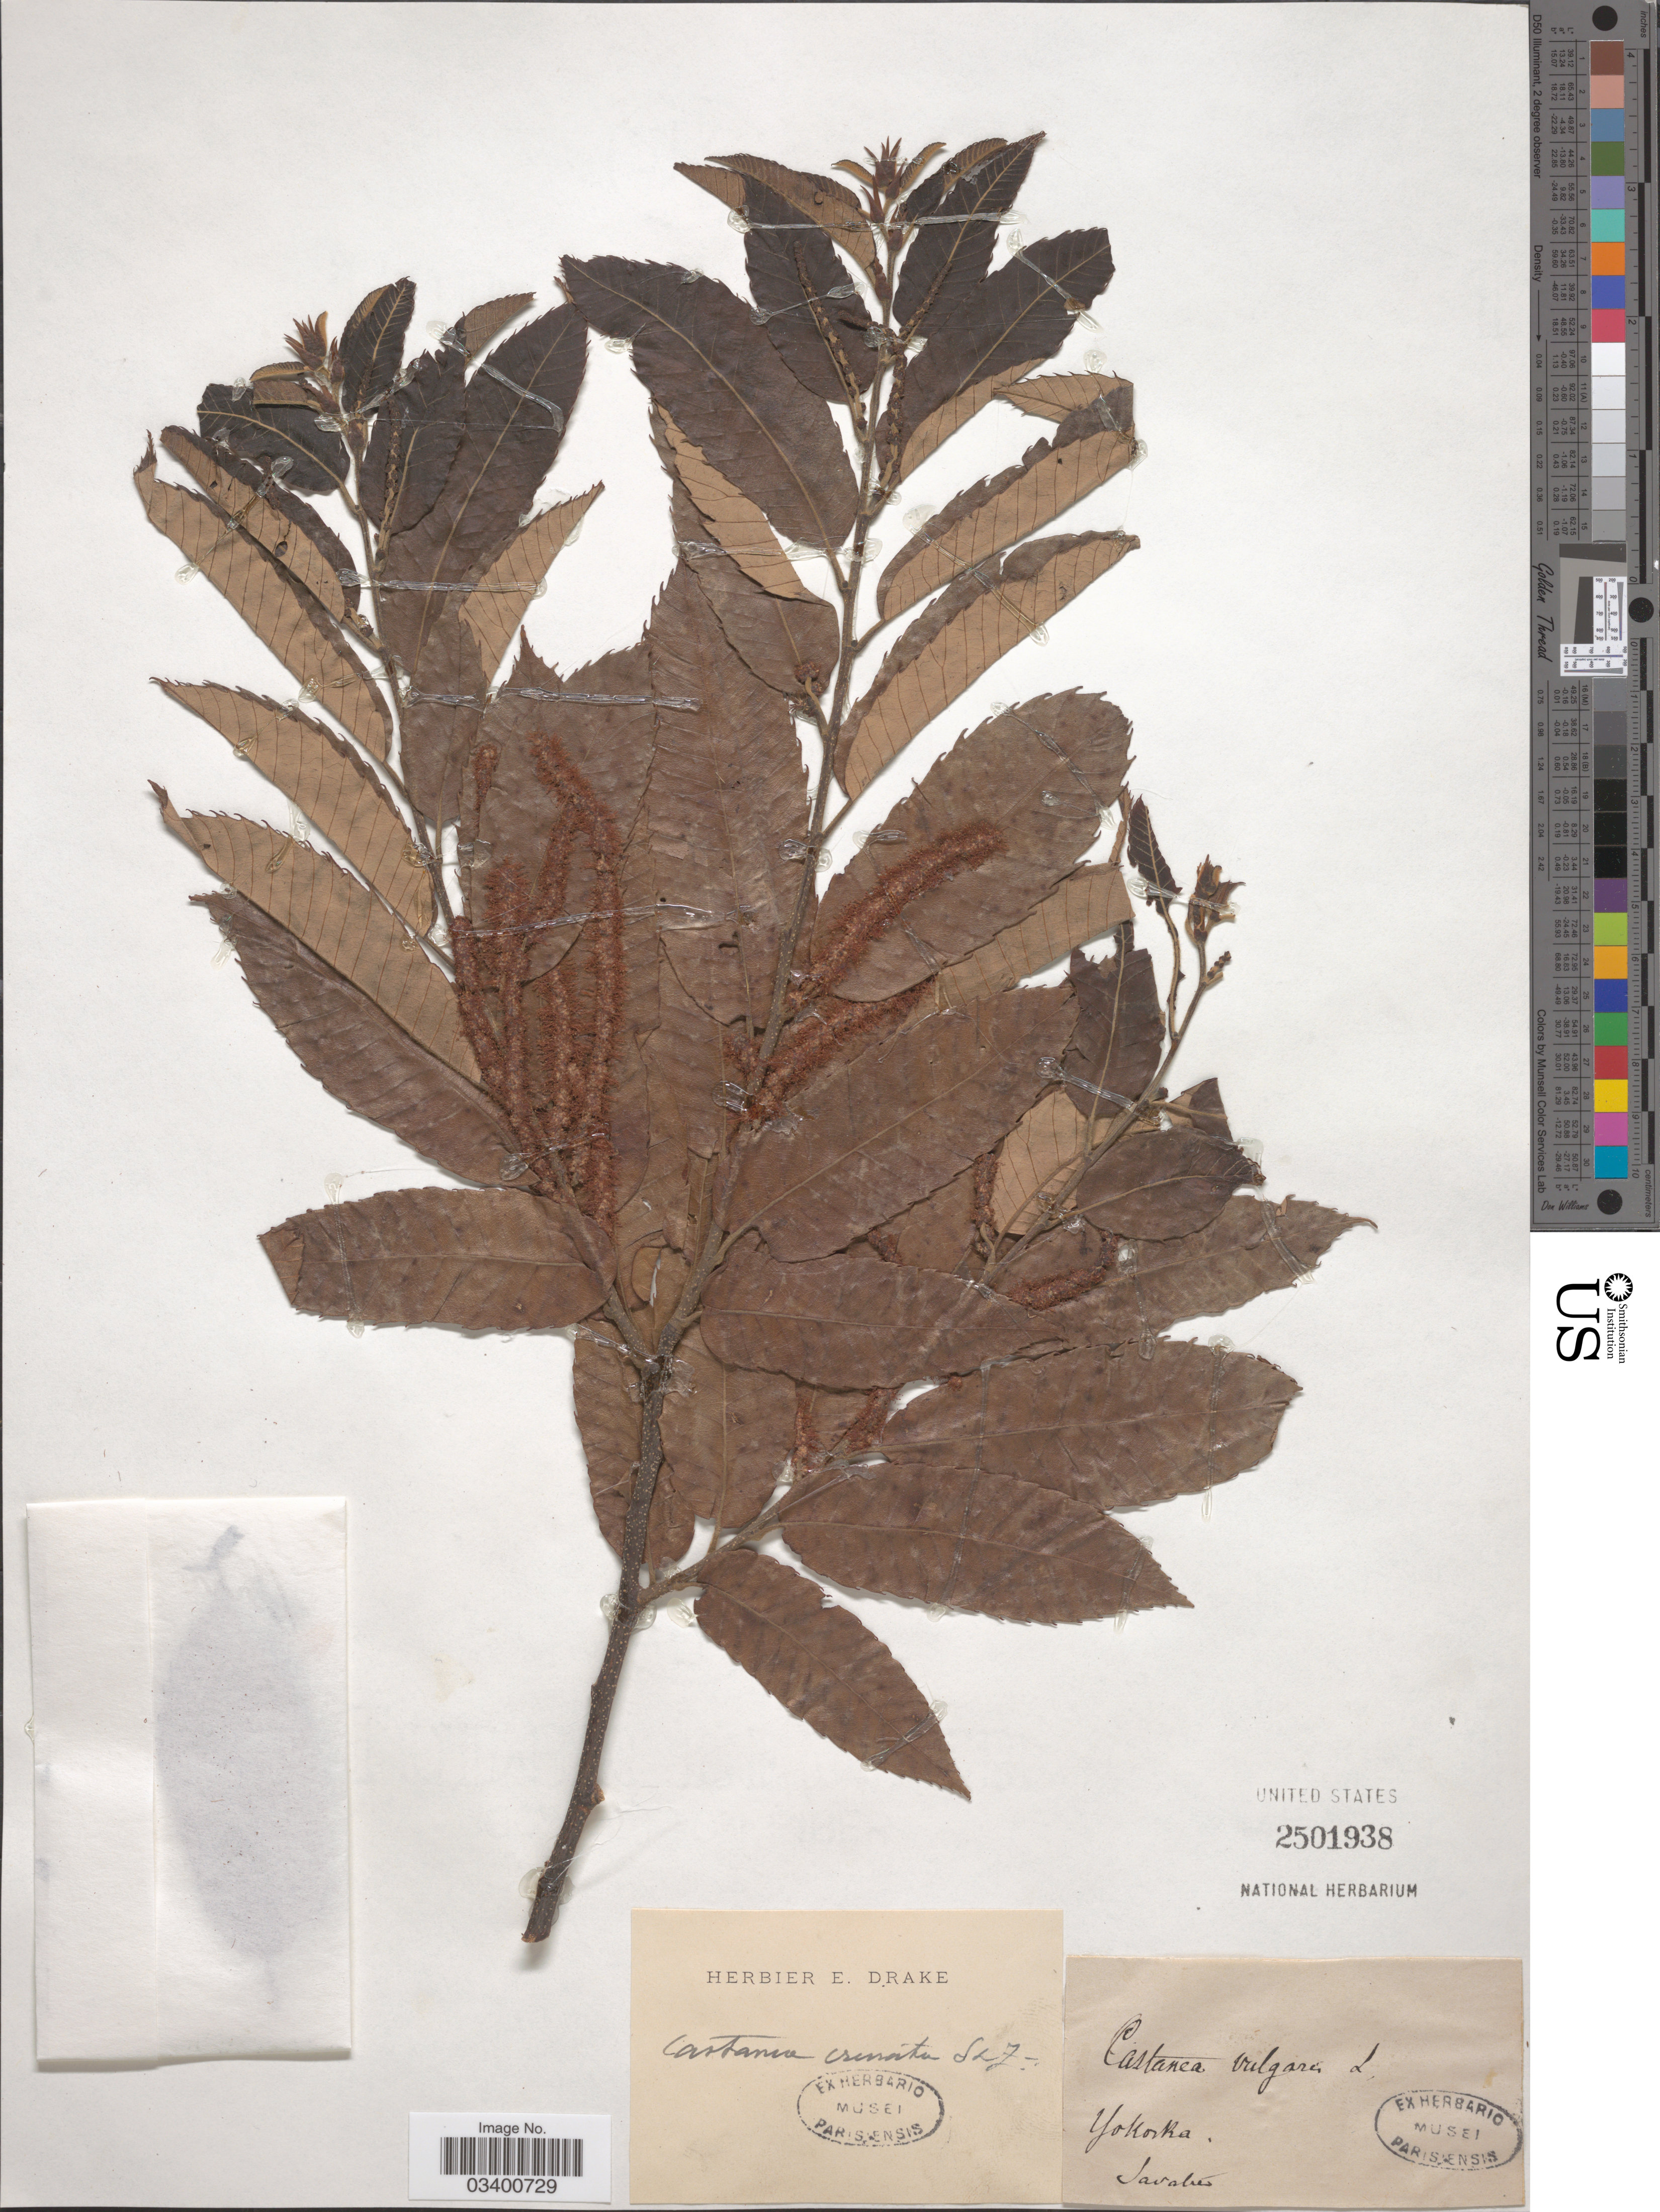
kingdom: Plantae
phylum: Tracheophyta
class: Magnoliopsida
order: Fagales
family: Fagaceae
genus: Castanea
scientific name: Castanea crenata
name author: Siebold & Zucc.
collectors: Savatier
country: Japan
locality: Yokoska.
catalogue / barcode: US 2501938